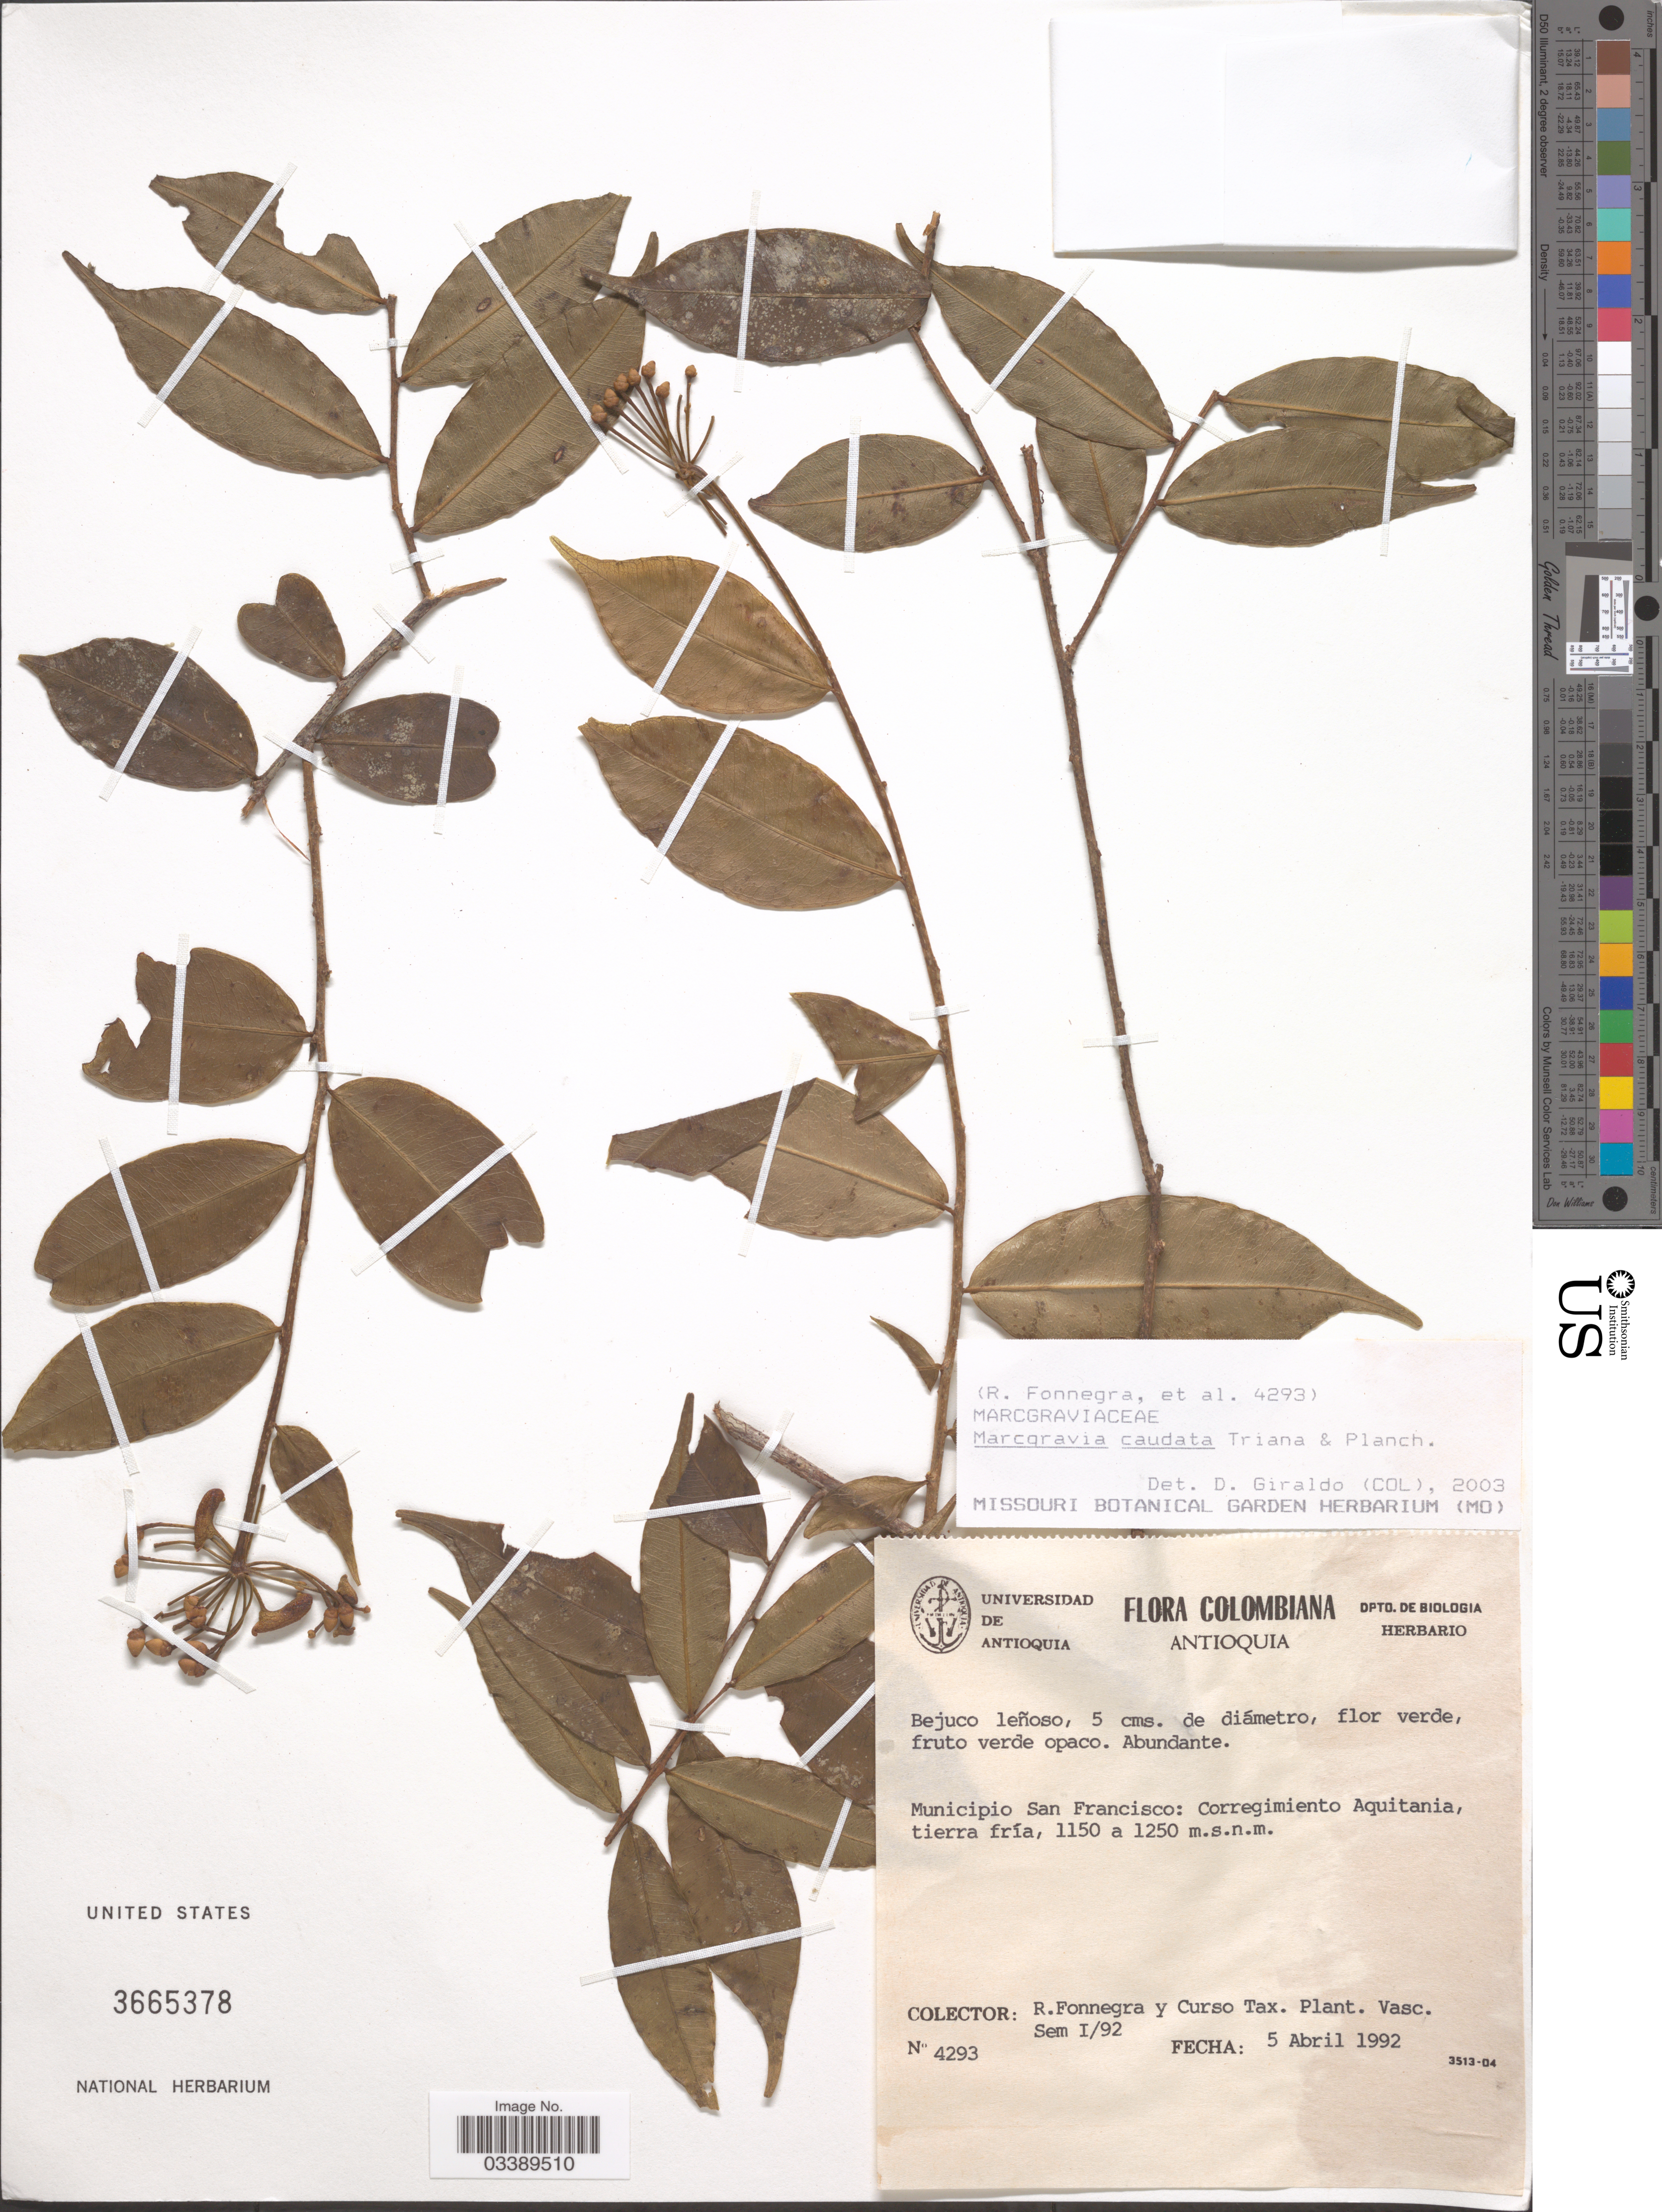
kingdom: Plantae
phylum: Tracheophyta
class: Magnoliopsida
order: Ericales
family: Marcgraviaceae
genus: Marcgravia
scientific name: Marcgravia caudata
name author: Triana & Planch.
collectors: R. Fonnegra & Curso Tax. Plant. Vasc. Sem I/92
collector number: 4293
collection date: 1992-04-05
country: Colombia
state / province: Antioquia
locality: Municipio San Francisco: Corregimiento Aquitania, tierra fría.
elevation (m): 1150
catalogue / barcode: US 3665378